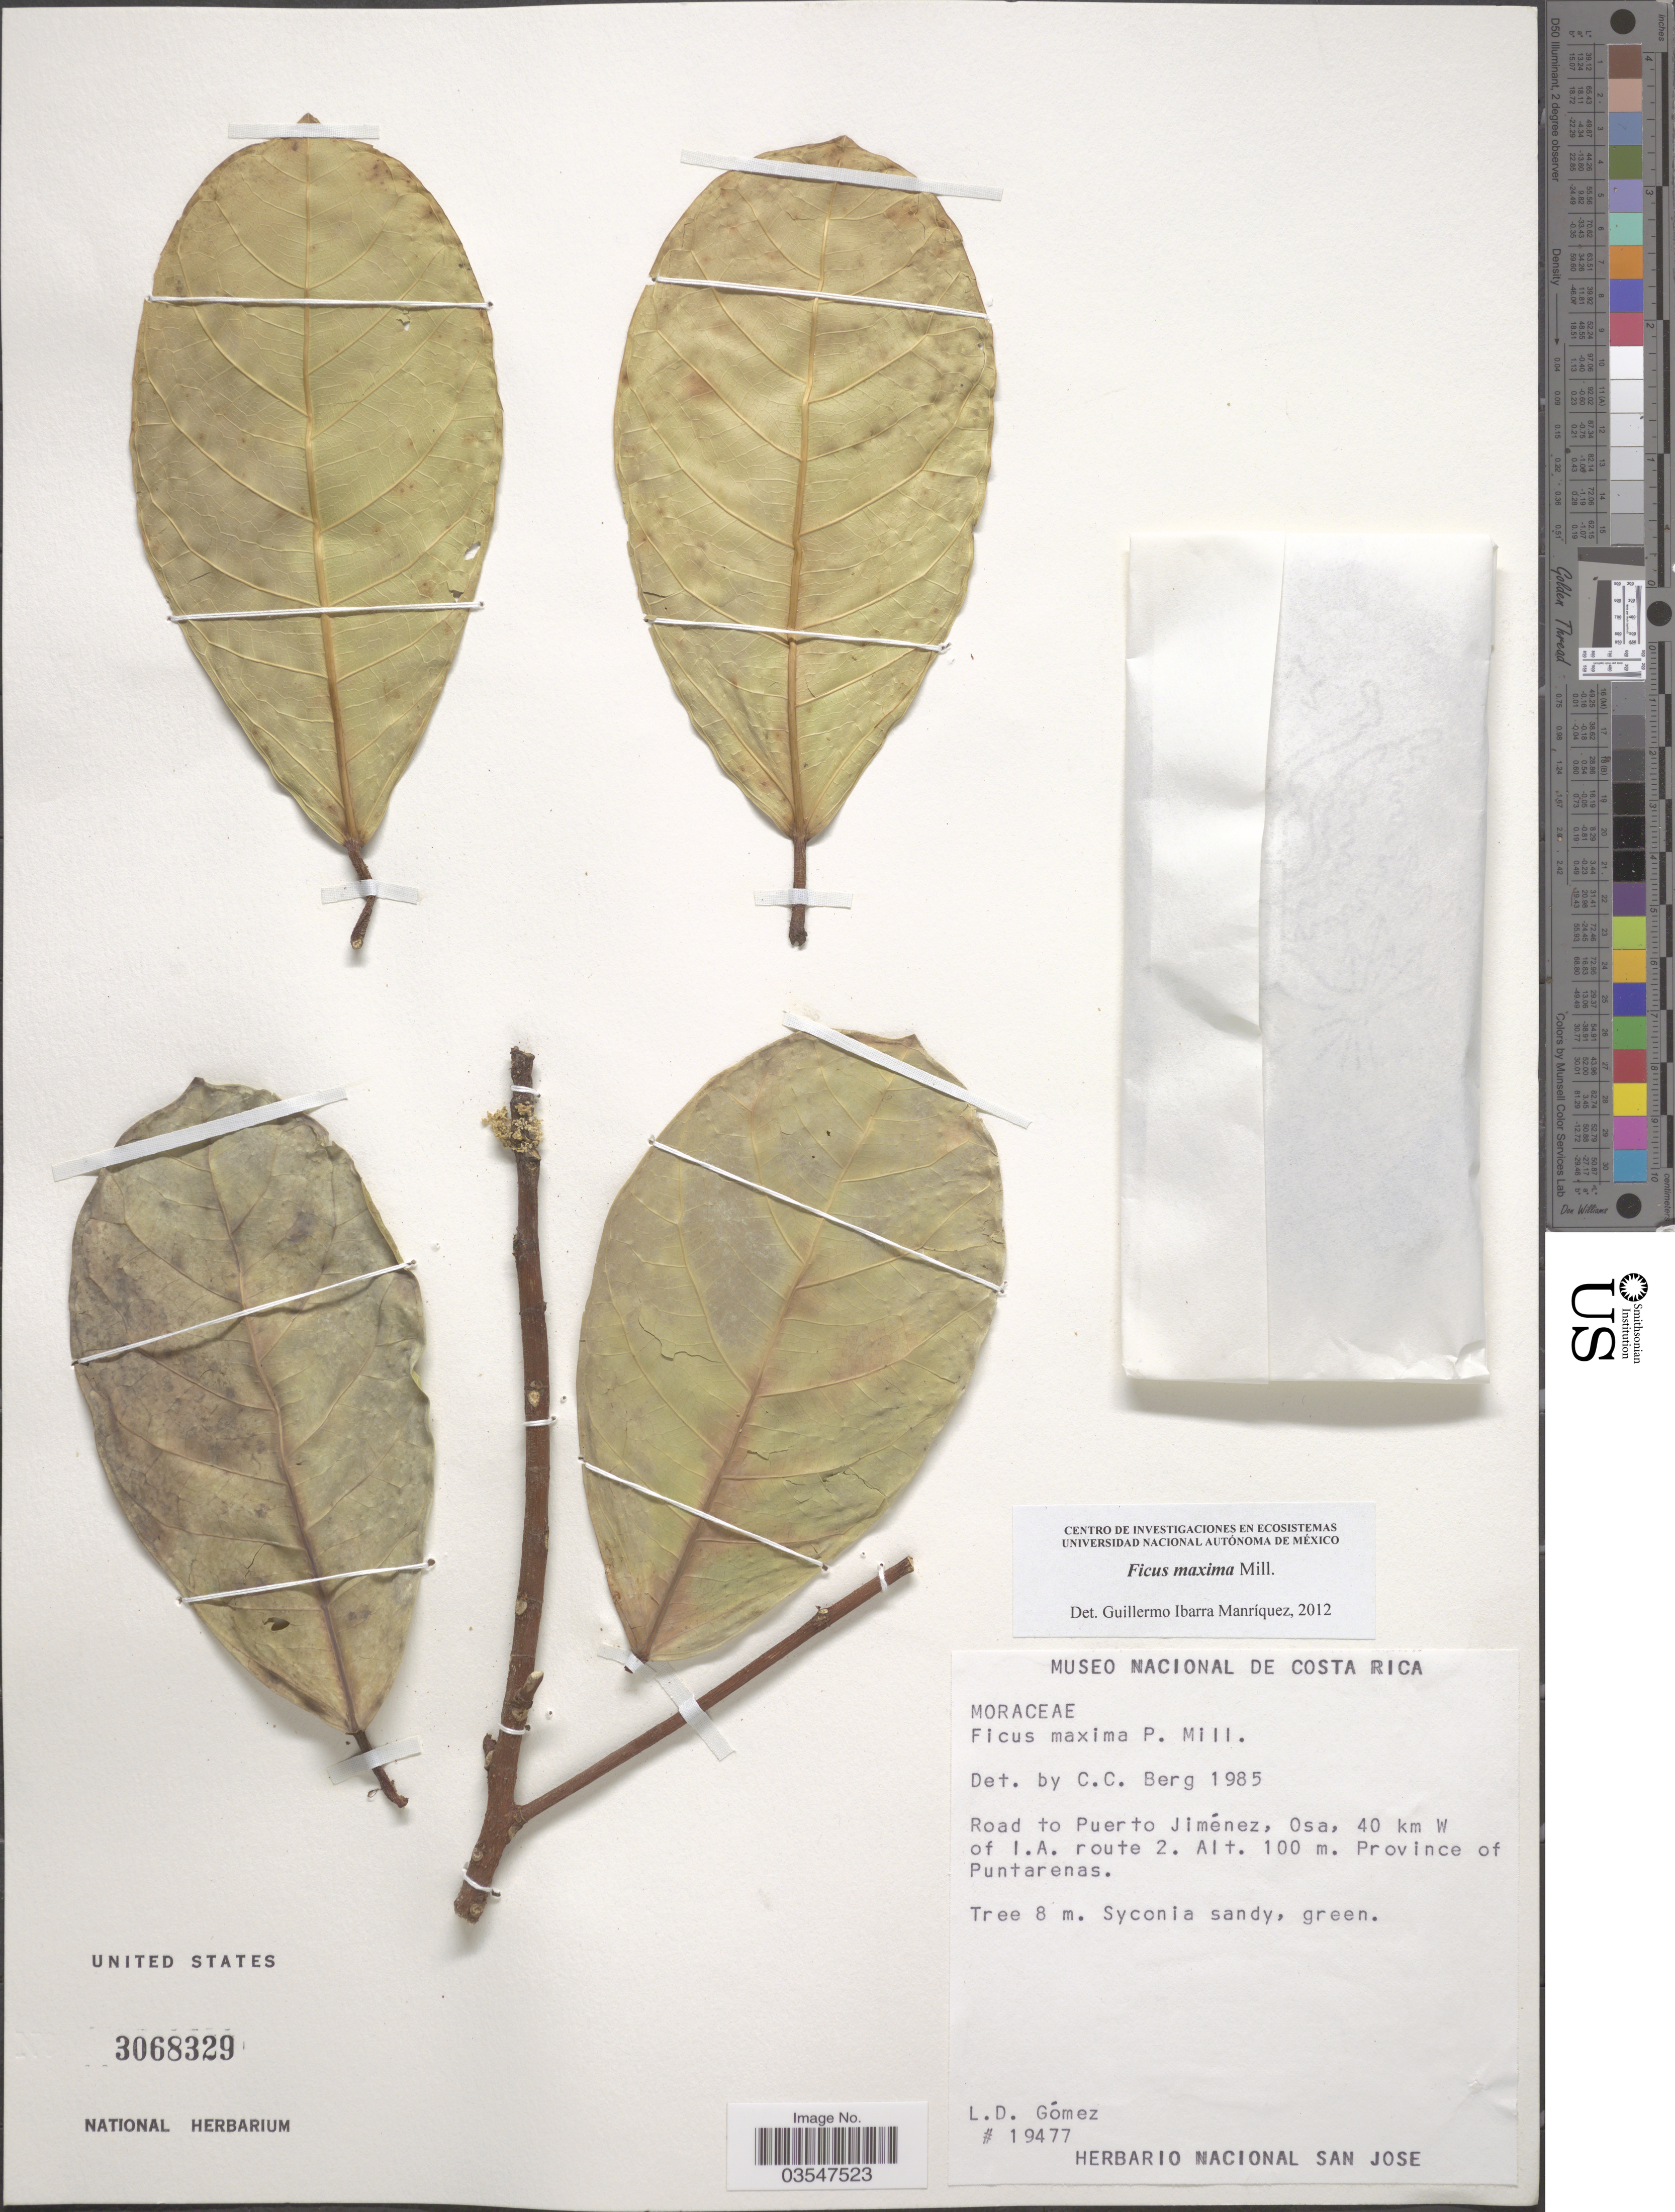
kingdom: Plantae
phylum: Tracheophyta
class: Magnoliopsida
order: Rosales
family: Moraceae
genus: Ficus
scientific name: Ficus maxima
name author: Mill.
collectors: L. D. Gómez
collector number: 19477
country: Costa Rica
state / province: Puntarenas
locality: Road to Puerto Jiménez, Osa, 40 km W of I.A. route 2.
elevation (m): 100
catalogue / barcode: US 3068329